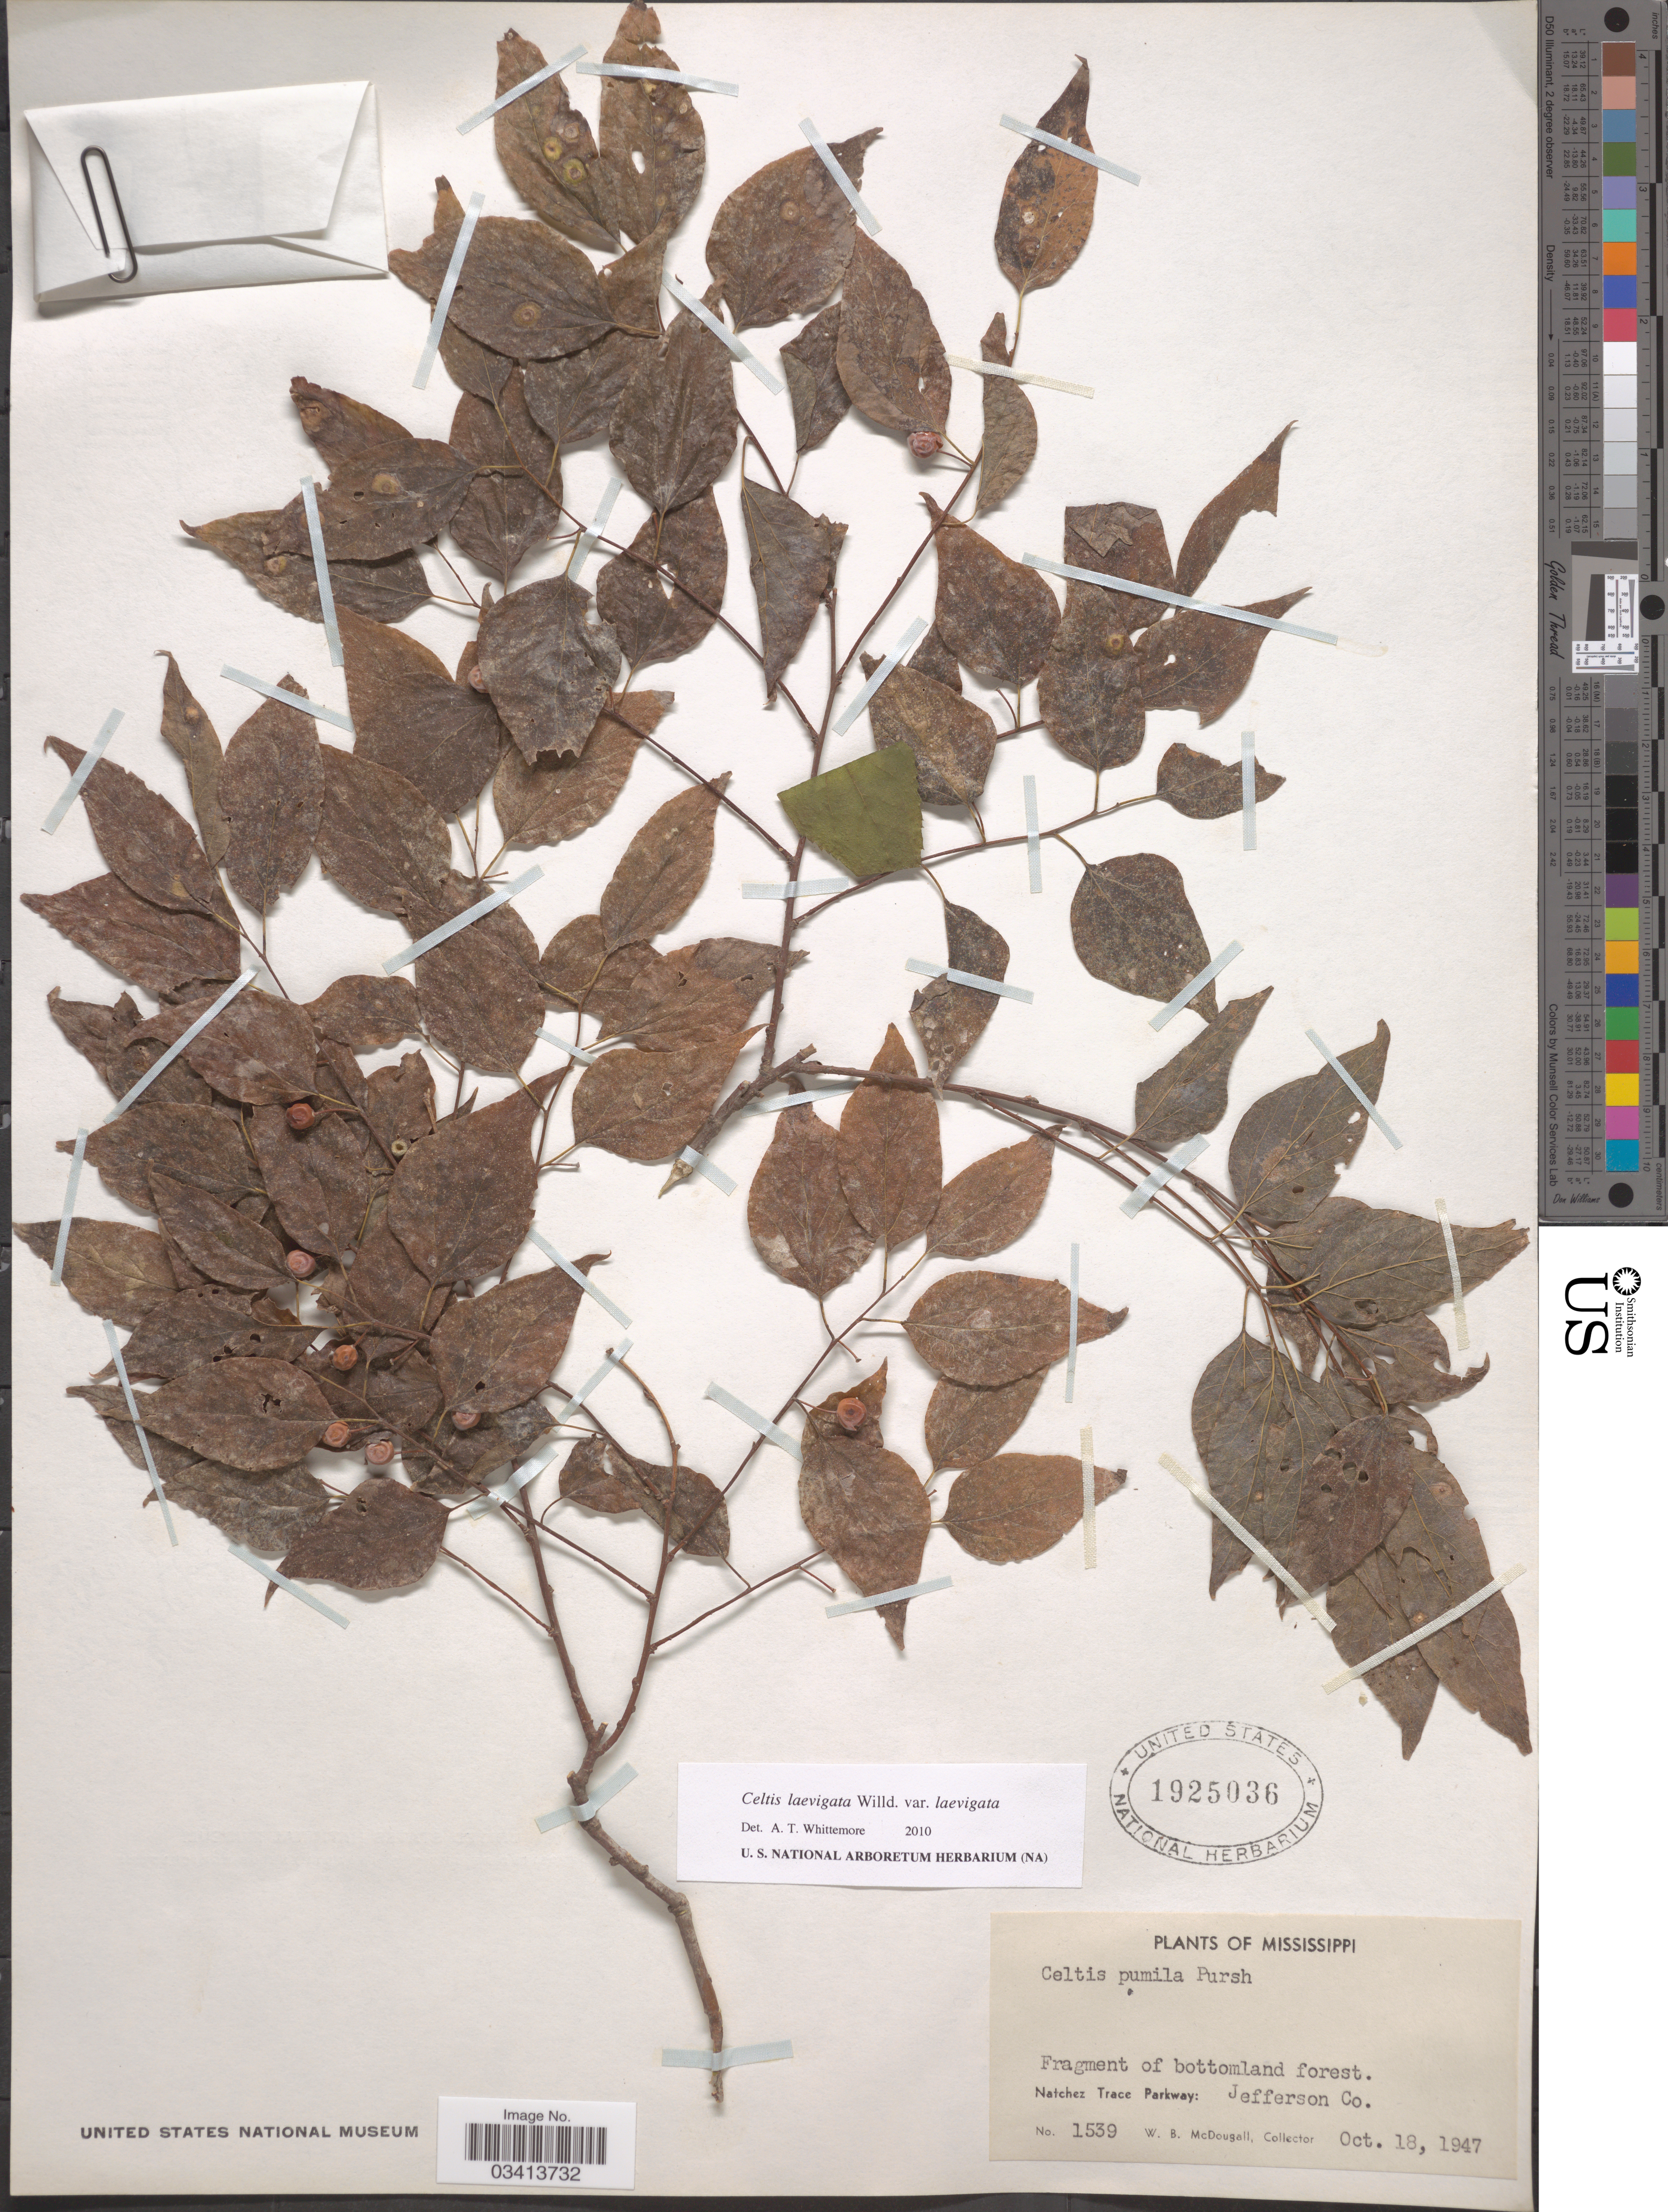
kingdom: Plantae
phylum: Tracheophyta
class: Magnoliopsida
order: Rosales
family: Cannabaceae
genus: Celtis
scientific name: Celtis laevigata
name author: Willd.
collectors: W. B. McDougall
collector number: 1539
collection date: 1947-10-18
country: United States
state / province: Mississippi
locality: Natchez Trace Parkway: Jefferson Co.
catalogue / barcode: US 1925036